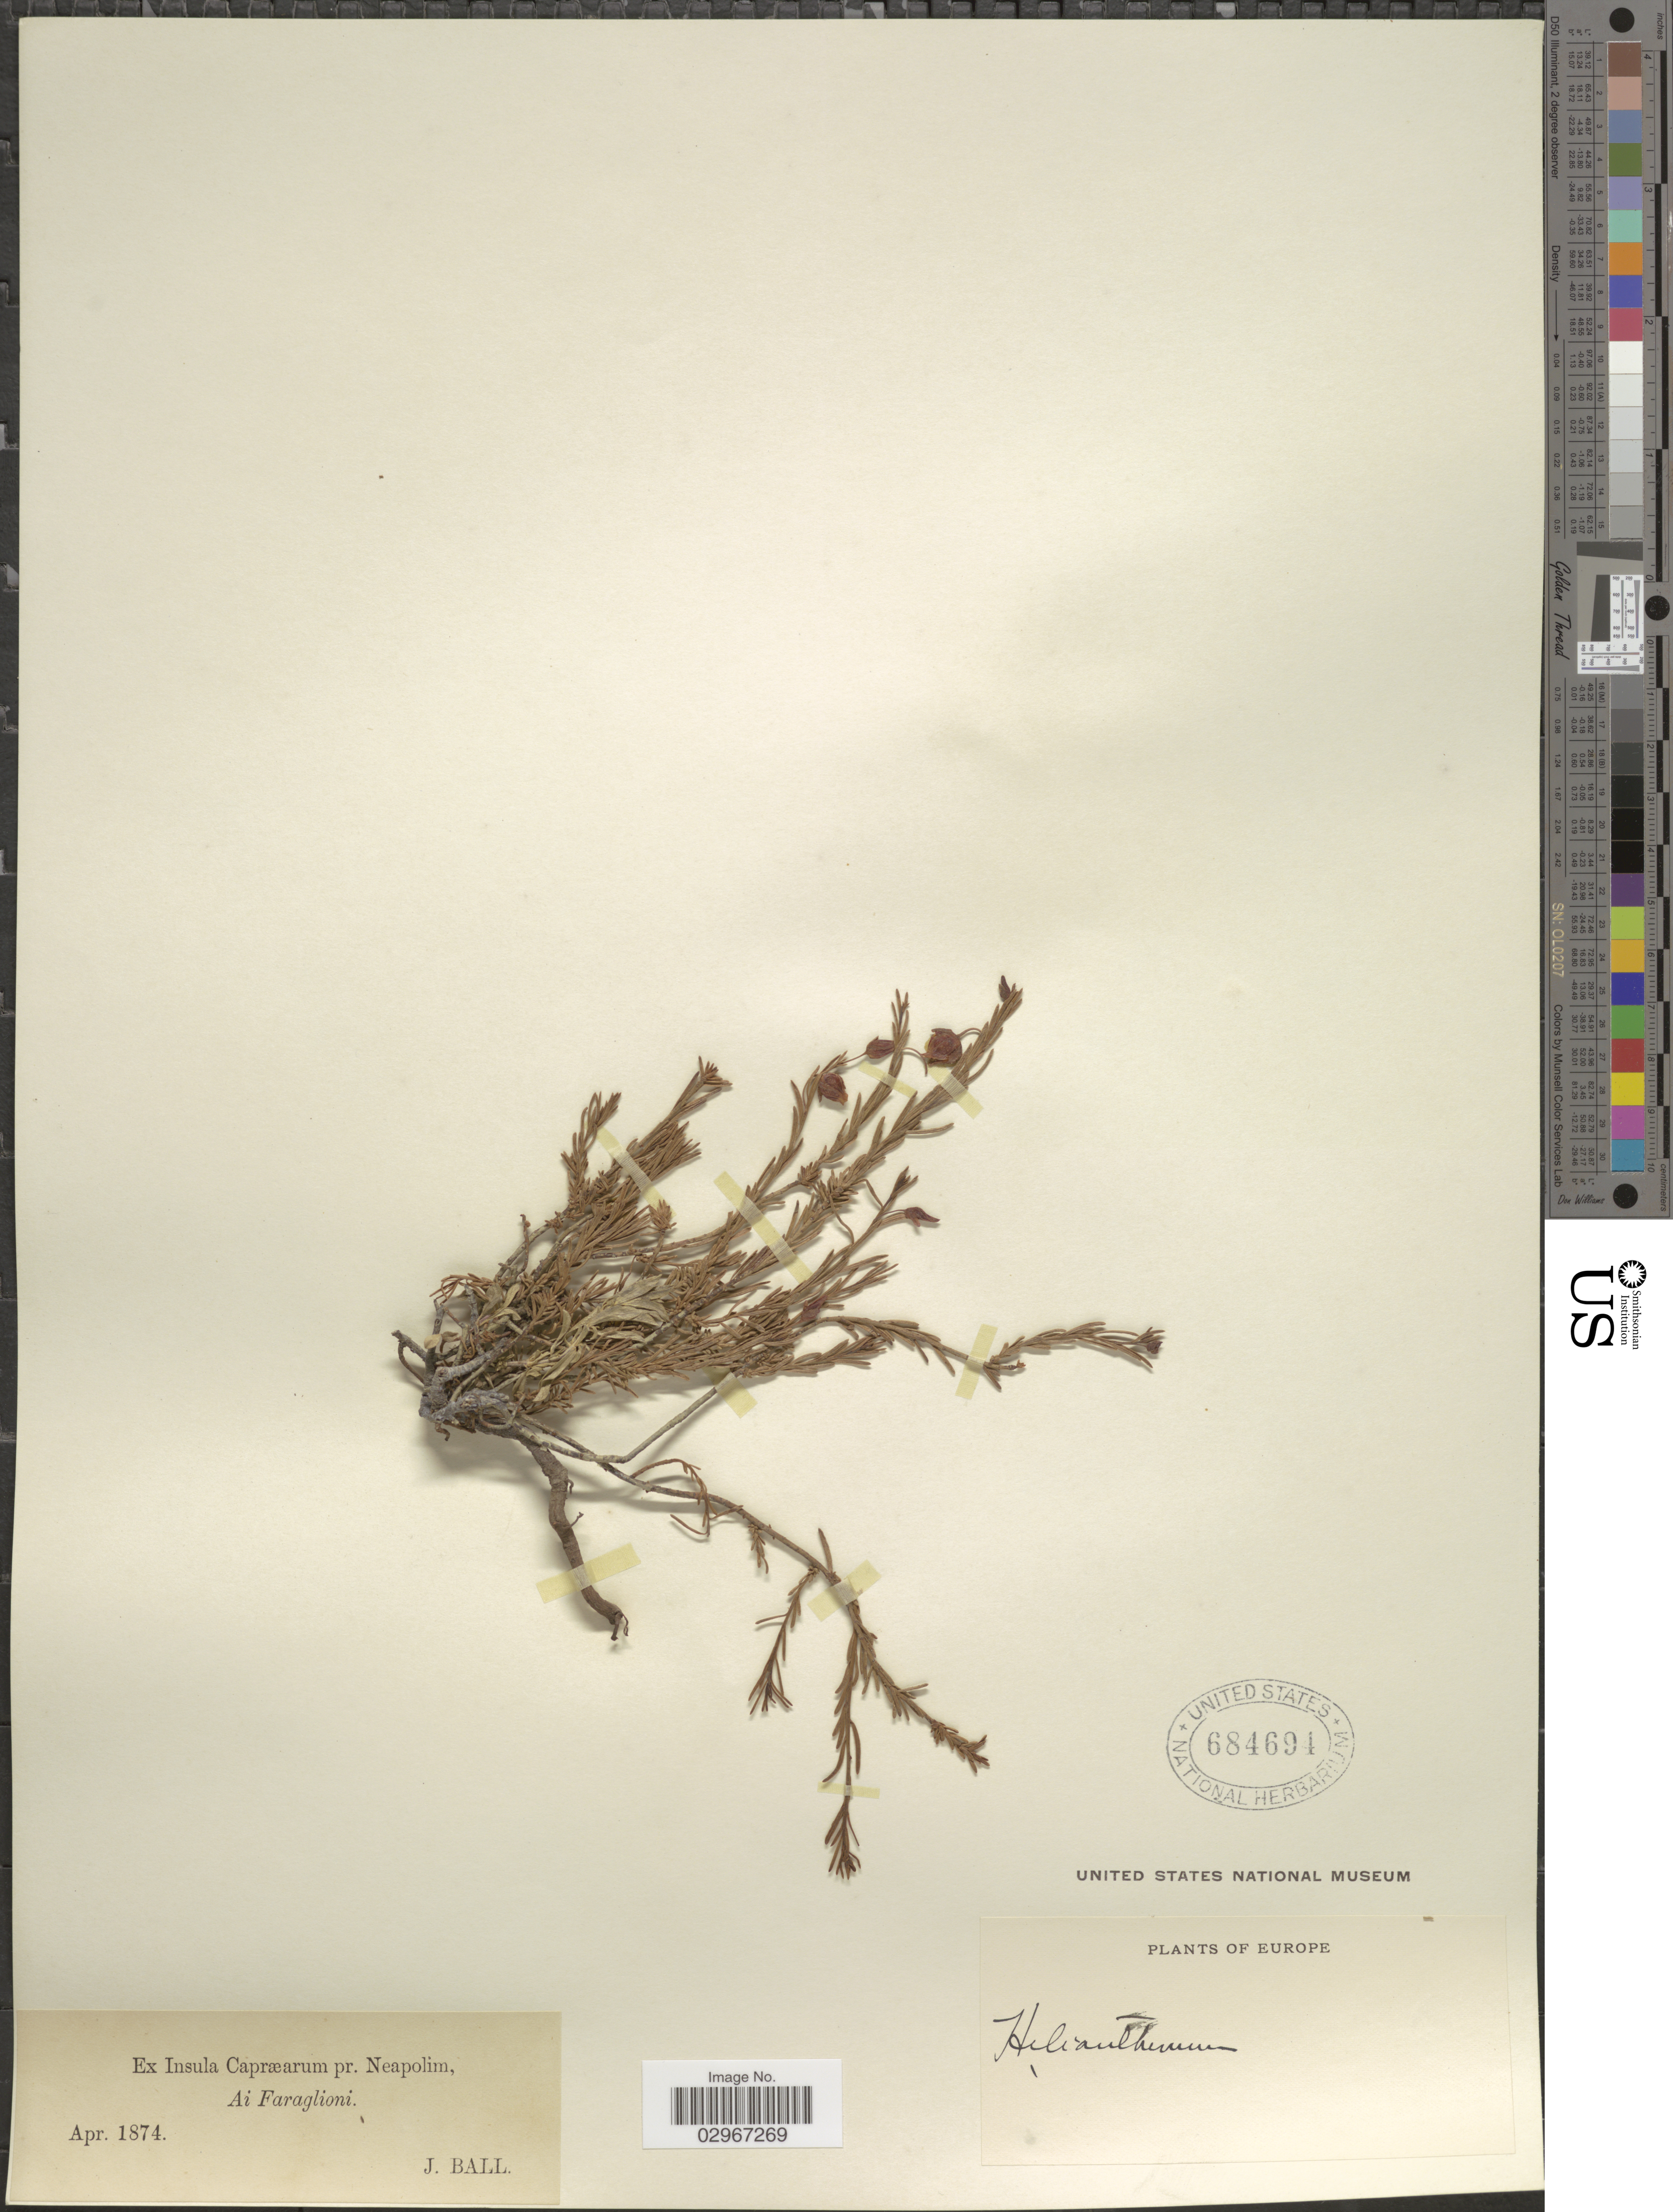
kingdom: Plantae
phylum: Tracheophyta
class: Magnoliopsida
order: Malvales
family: Cistaceae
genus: Helianthemum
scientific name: Helianthemum sp.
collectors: J. Ball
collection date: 1874-04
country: Italy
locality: Ai Faraglioni.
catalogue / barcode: US 684694